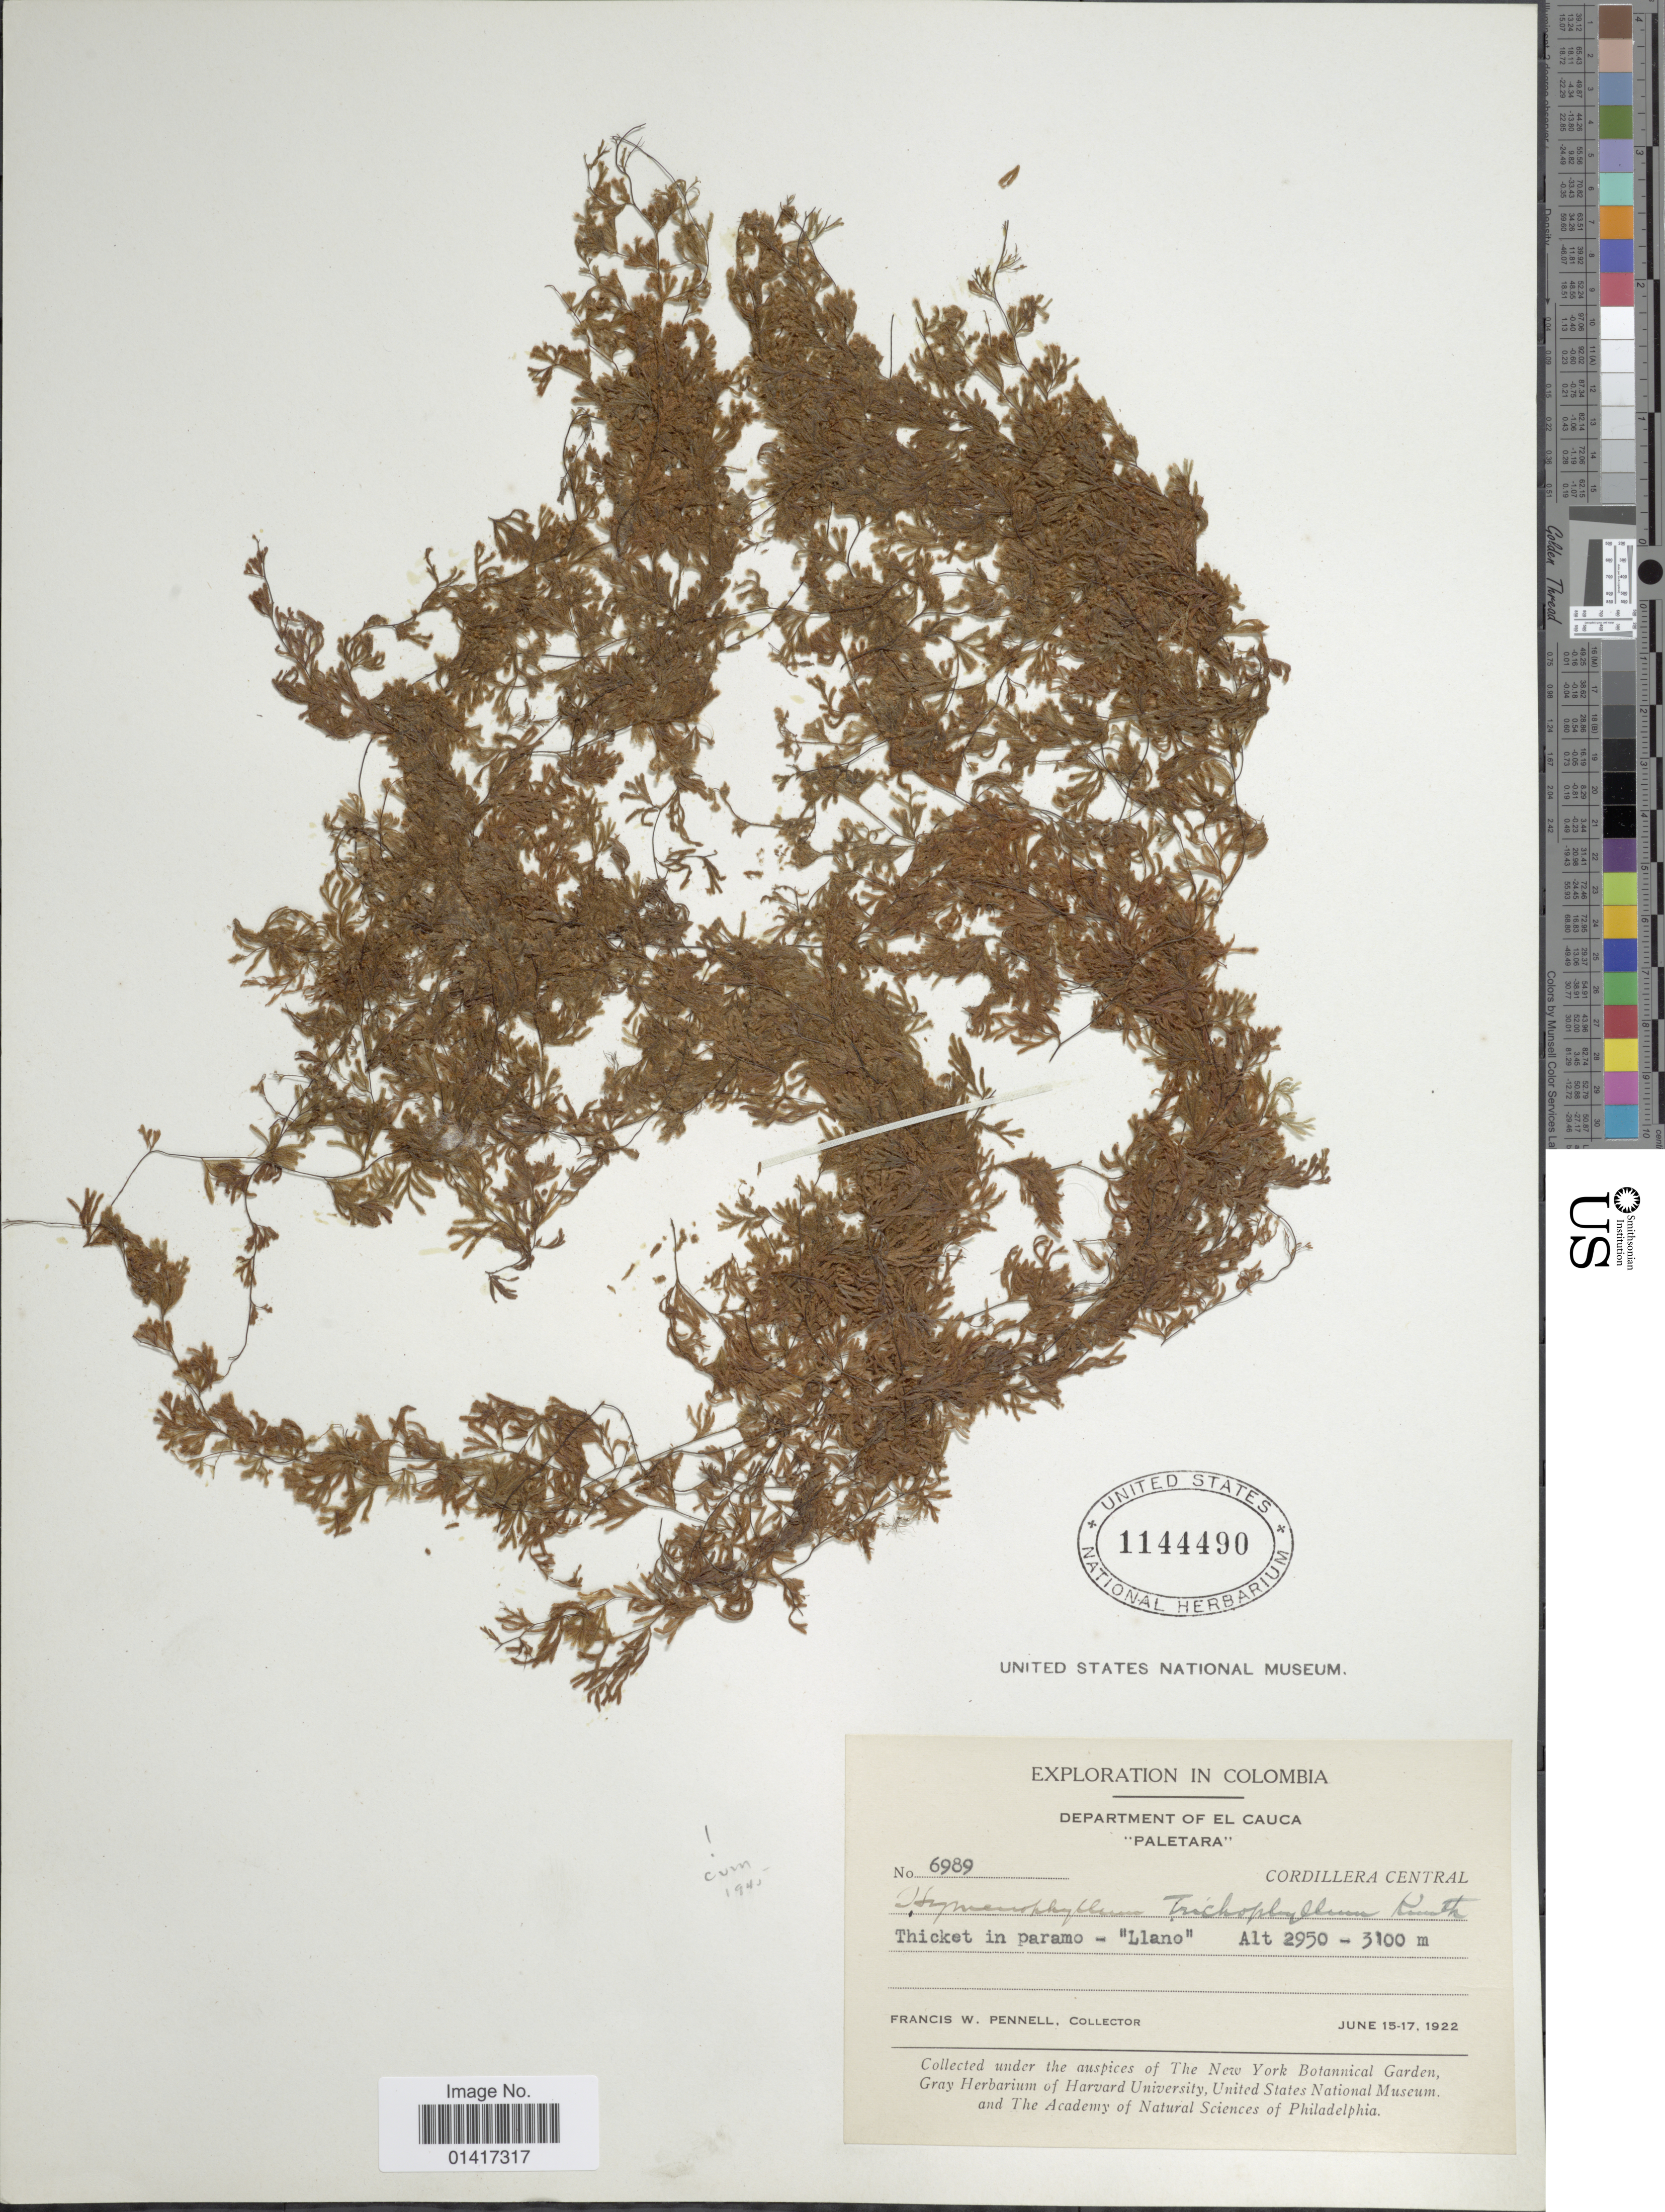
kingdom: Plantae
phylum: Tracheophyta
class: Polypodiopsida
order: Hymenophyllales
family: Hymenophyllaceae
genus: Hymenophyllum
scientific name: Hymenophyllum trichophyllum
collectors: F. W. Pennell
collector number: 6989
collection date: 1922-06-15/1922-06-17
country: Colombia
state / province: Cauca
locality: Department of El Cauca. Paletara. Cordillera Central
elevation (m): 2950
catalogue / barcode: US 1144490